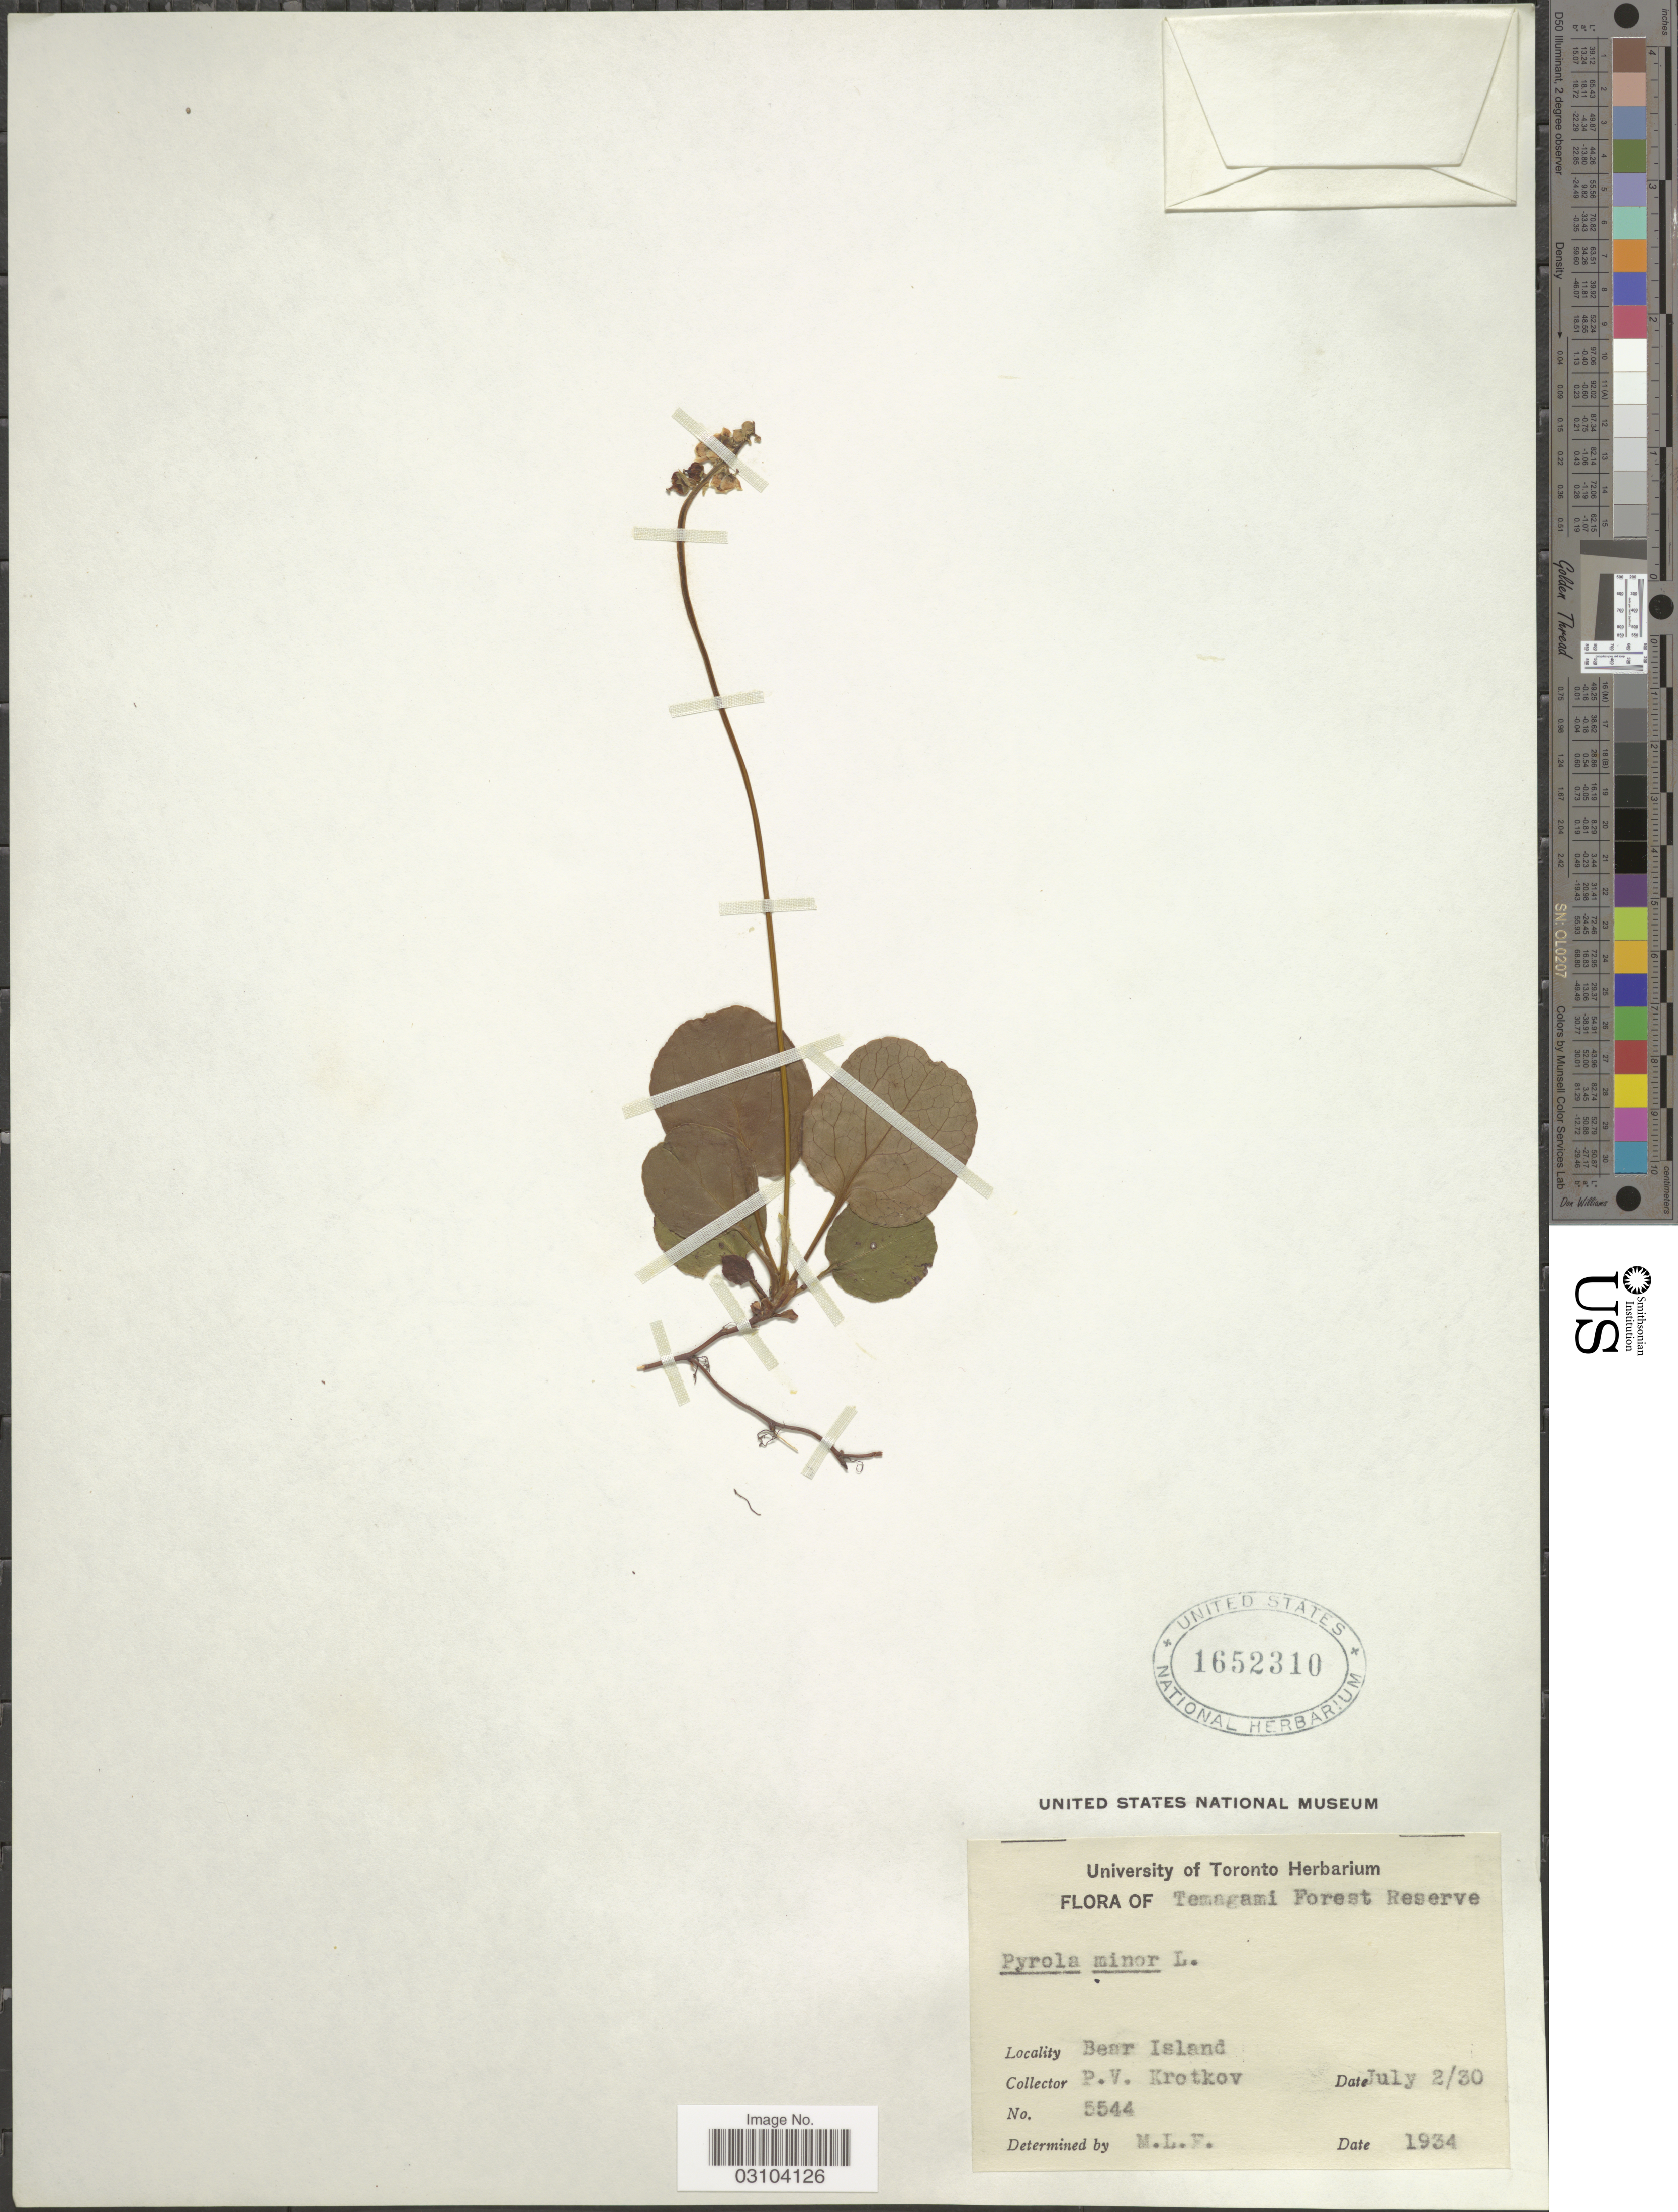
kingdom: Plantae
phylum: Tracheophyta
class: Magnoliopsida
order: Ericales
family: Ericaceae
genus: Pyrola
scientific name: Pyrola minor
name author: L.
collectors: P. V. Krotkov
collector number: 5544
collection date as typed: Transcribed d/m/y: 2/7/30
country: Canada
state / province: Ontario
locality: Temagami Forest Reserve. Bear Island.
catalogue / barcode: US 1652310